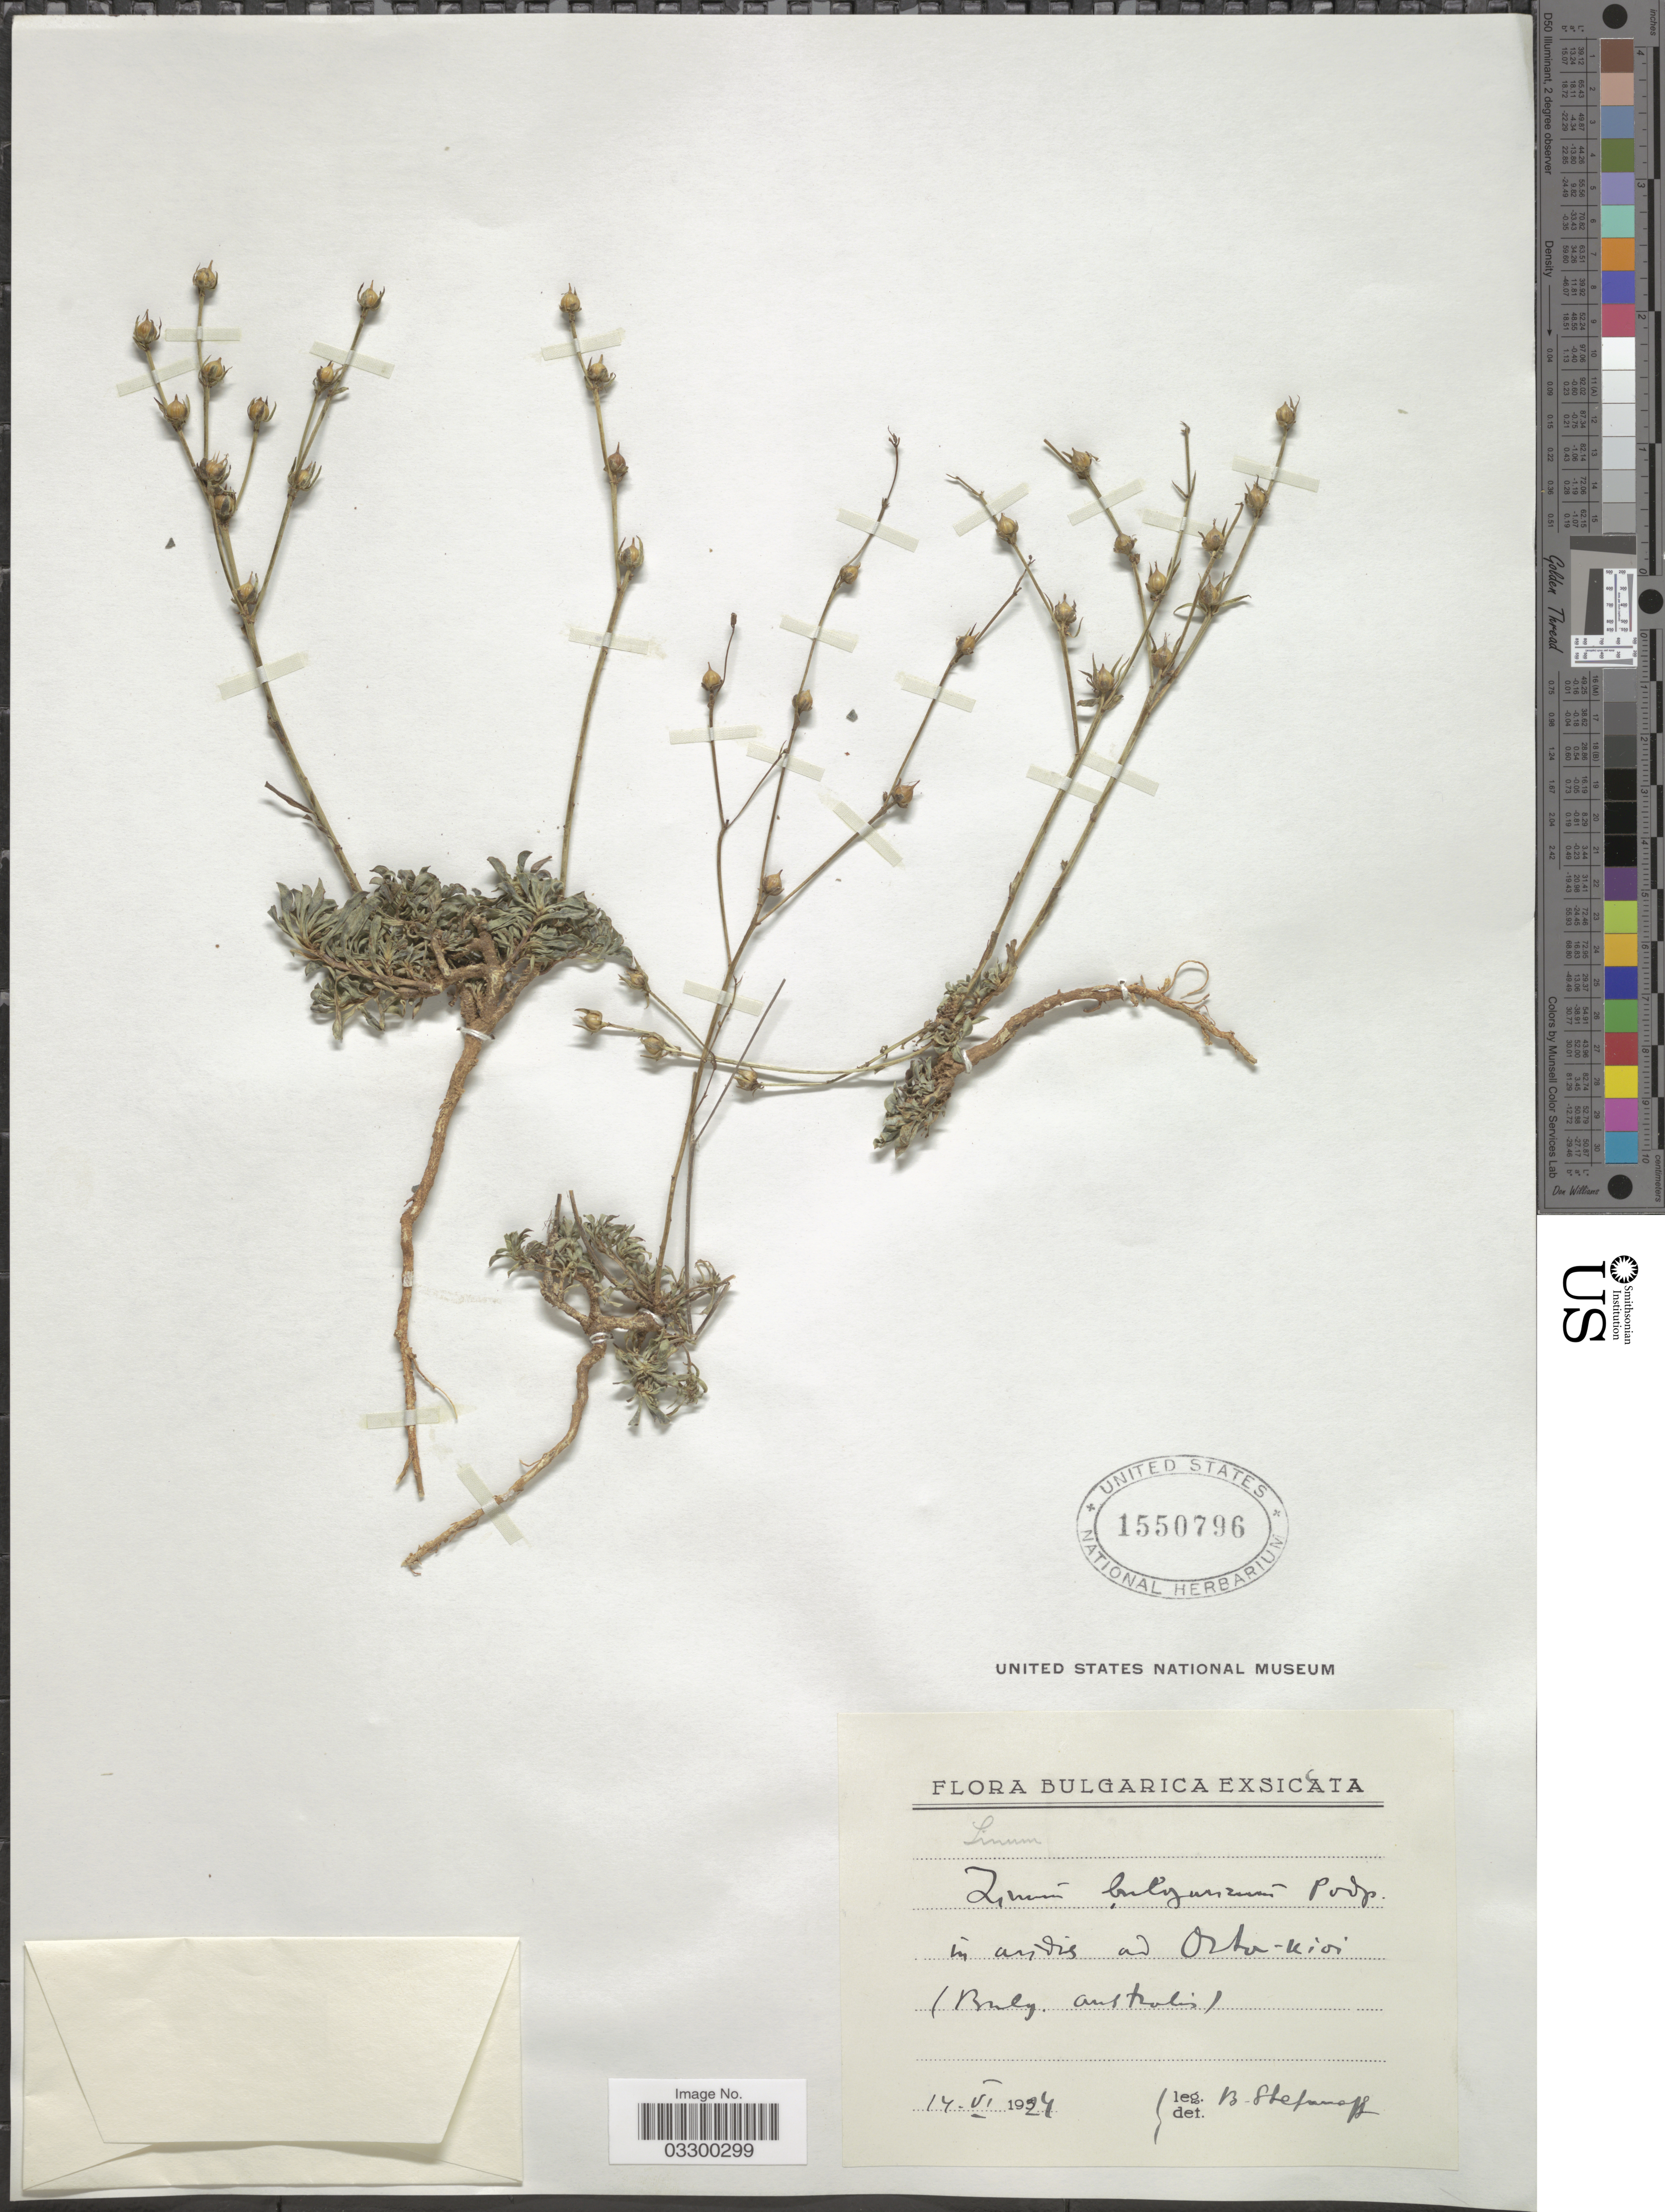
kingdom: Plantae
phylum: Tracheophyta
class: Magnoliopsida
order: Malpighiales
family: Linaceae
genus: Linum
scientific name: Linum tenuifolium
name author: L.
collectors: B. Stefanoff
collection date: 1924-06-14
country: Bulgaria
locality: In aridis ad Orta [interpreted]-kioi [interpreted]. (Bulg. australis).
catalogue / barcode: US 1550796